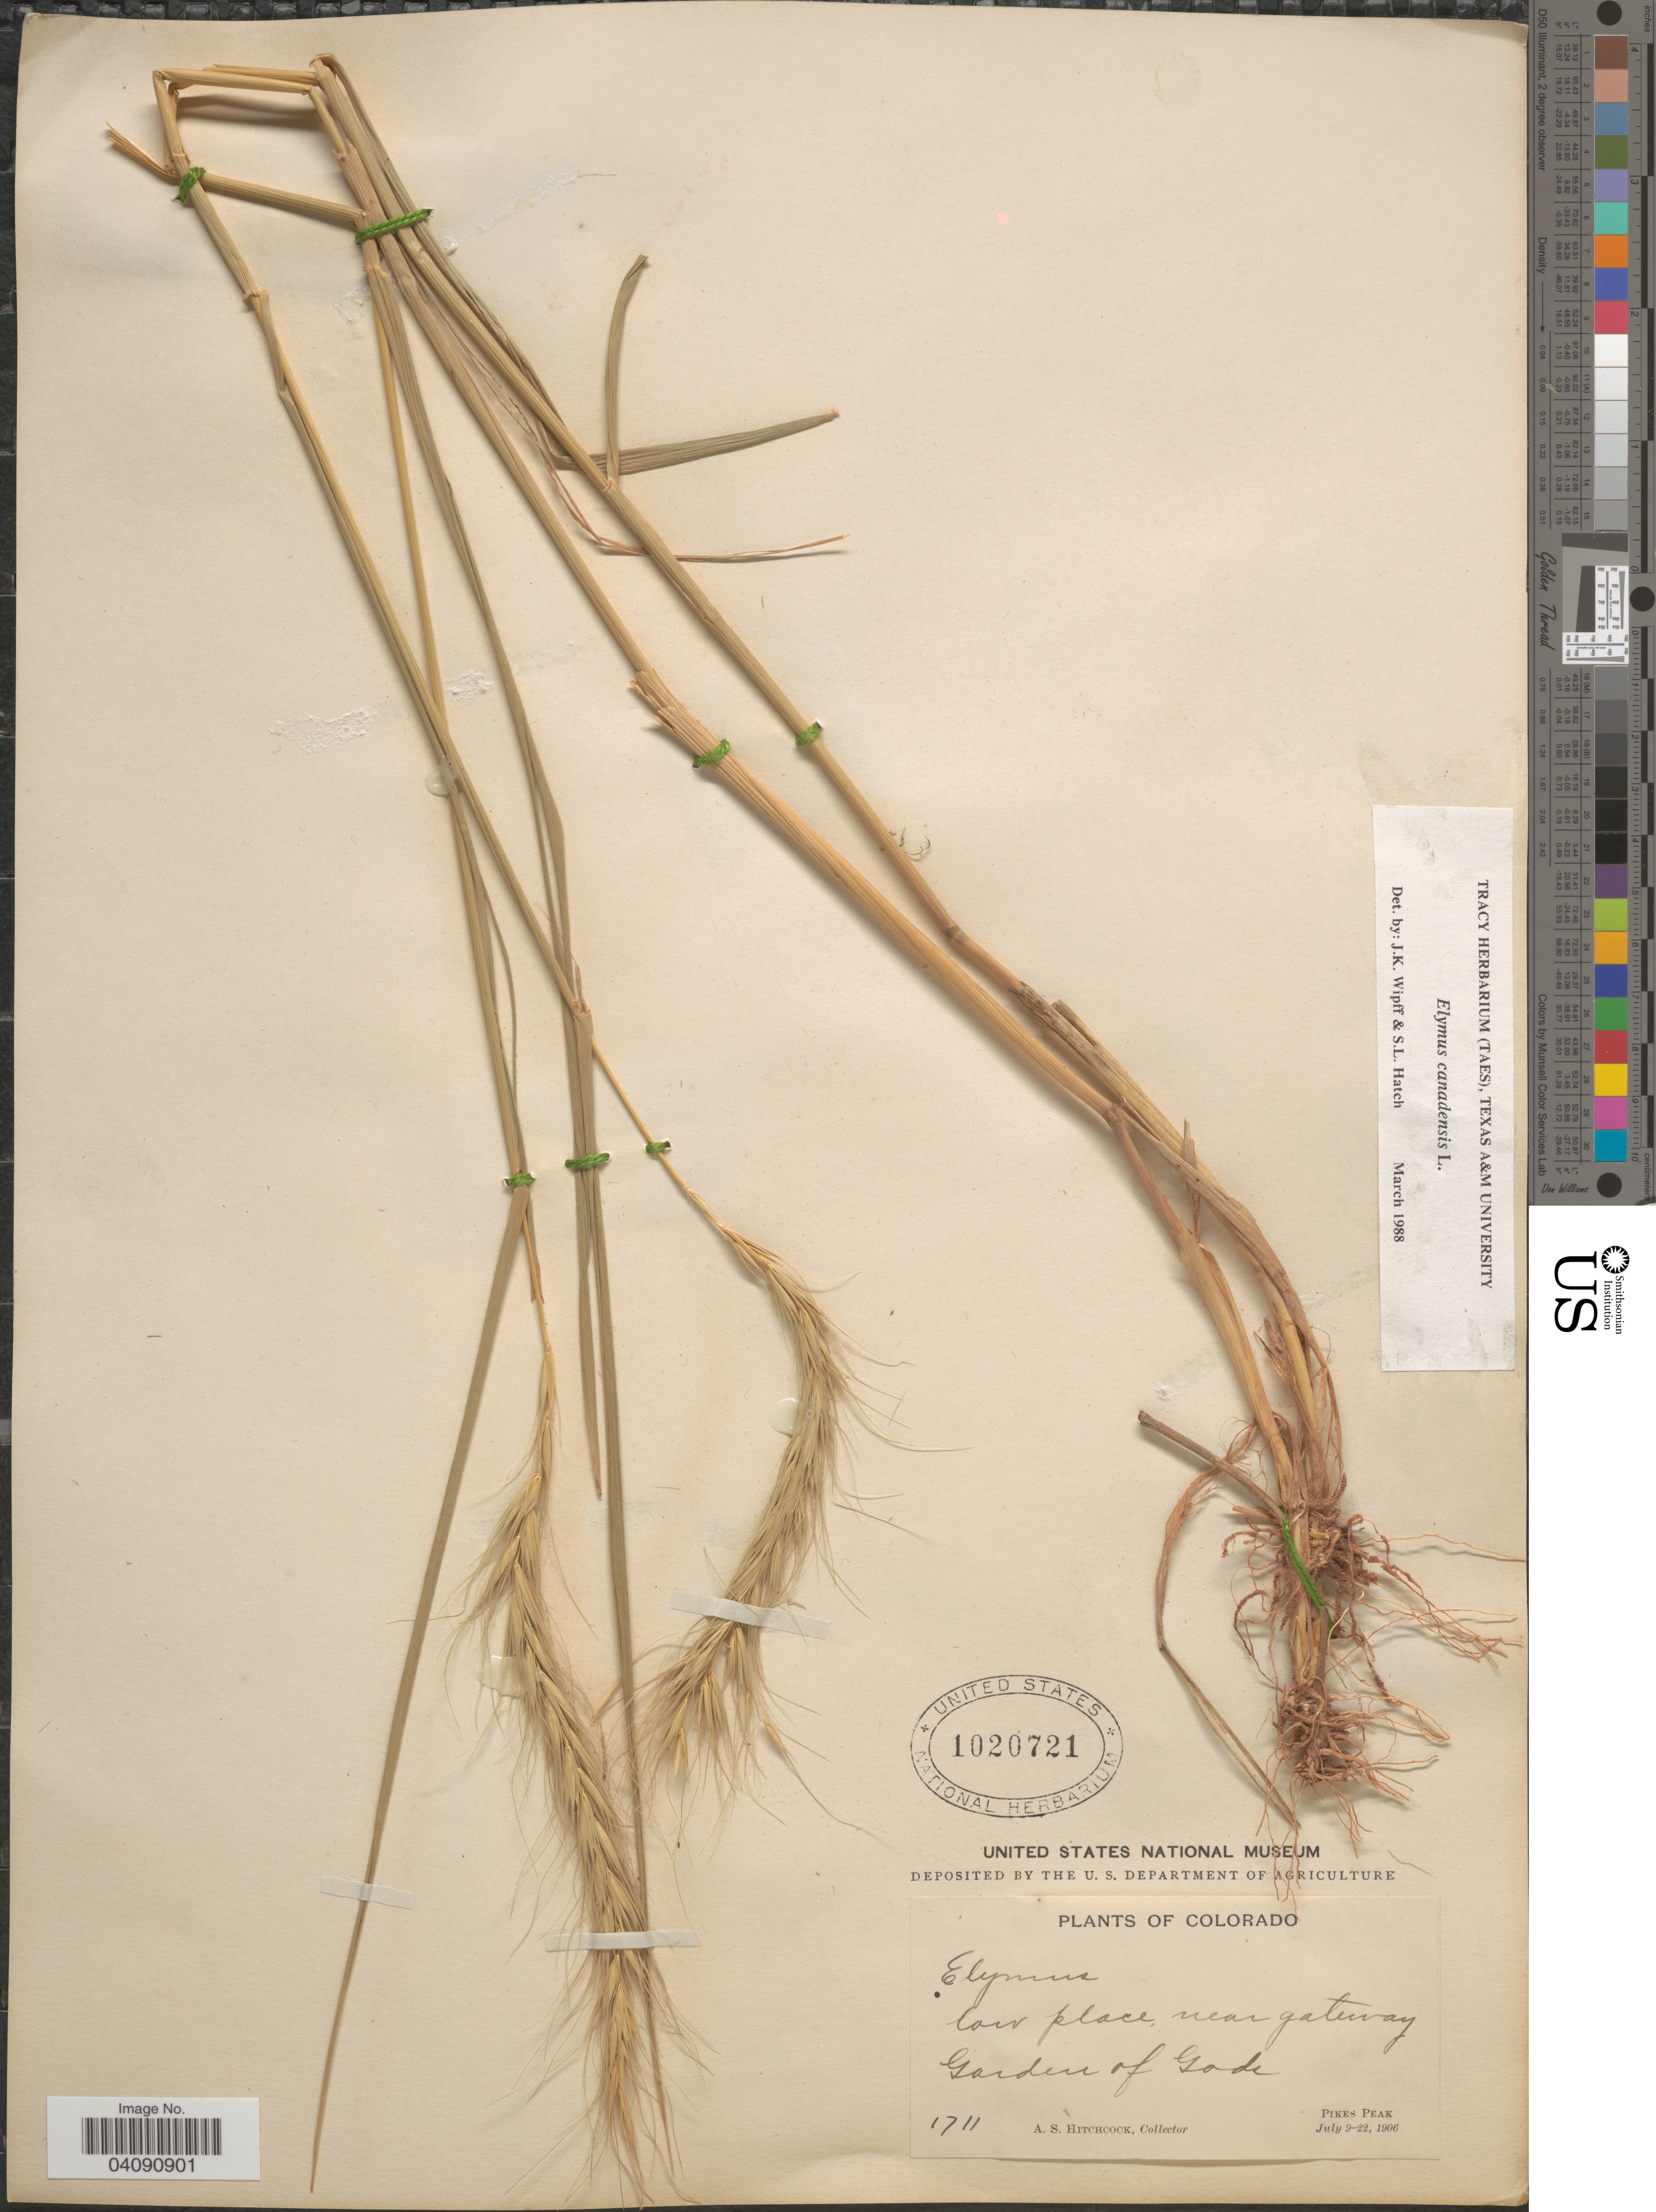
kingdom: Plantae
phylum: Tracheophyta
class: Liliopsida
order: Poales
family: Poaceae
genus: Elymus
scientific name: Elymus canadensis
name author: L.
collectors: A. S. Hitchcock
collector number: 1711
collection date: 1906-07-09/1906-07-22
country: United States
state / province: Colorado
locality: Low place near gateway Garden of Gods. Pikes Peak.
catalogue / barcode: US 1020721